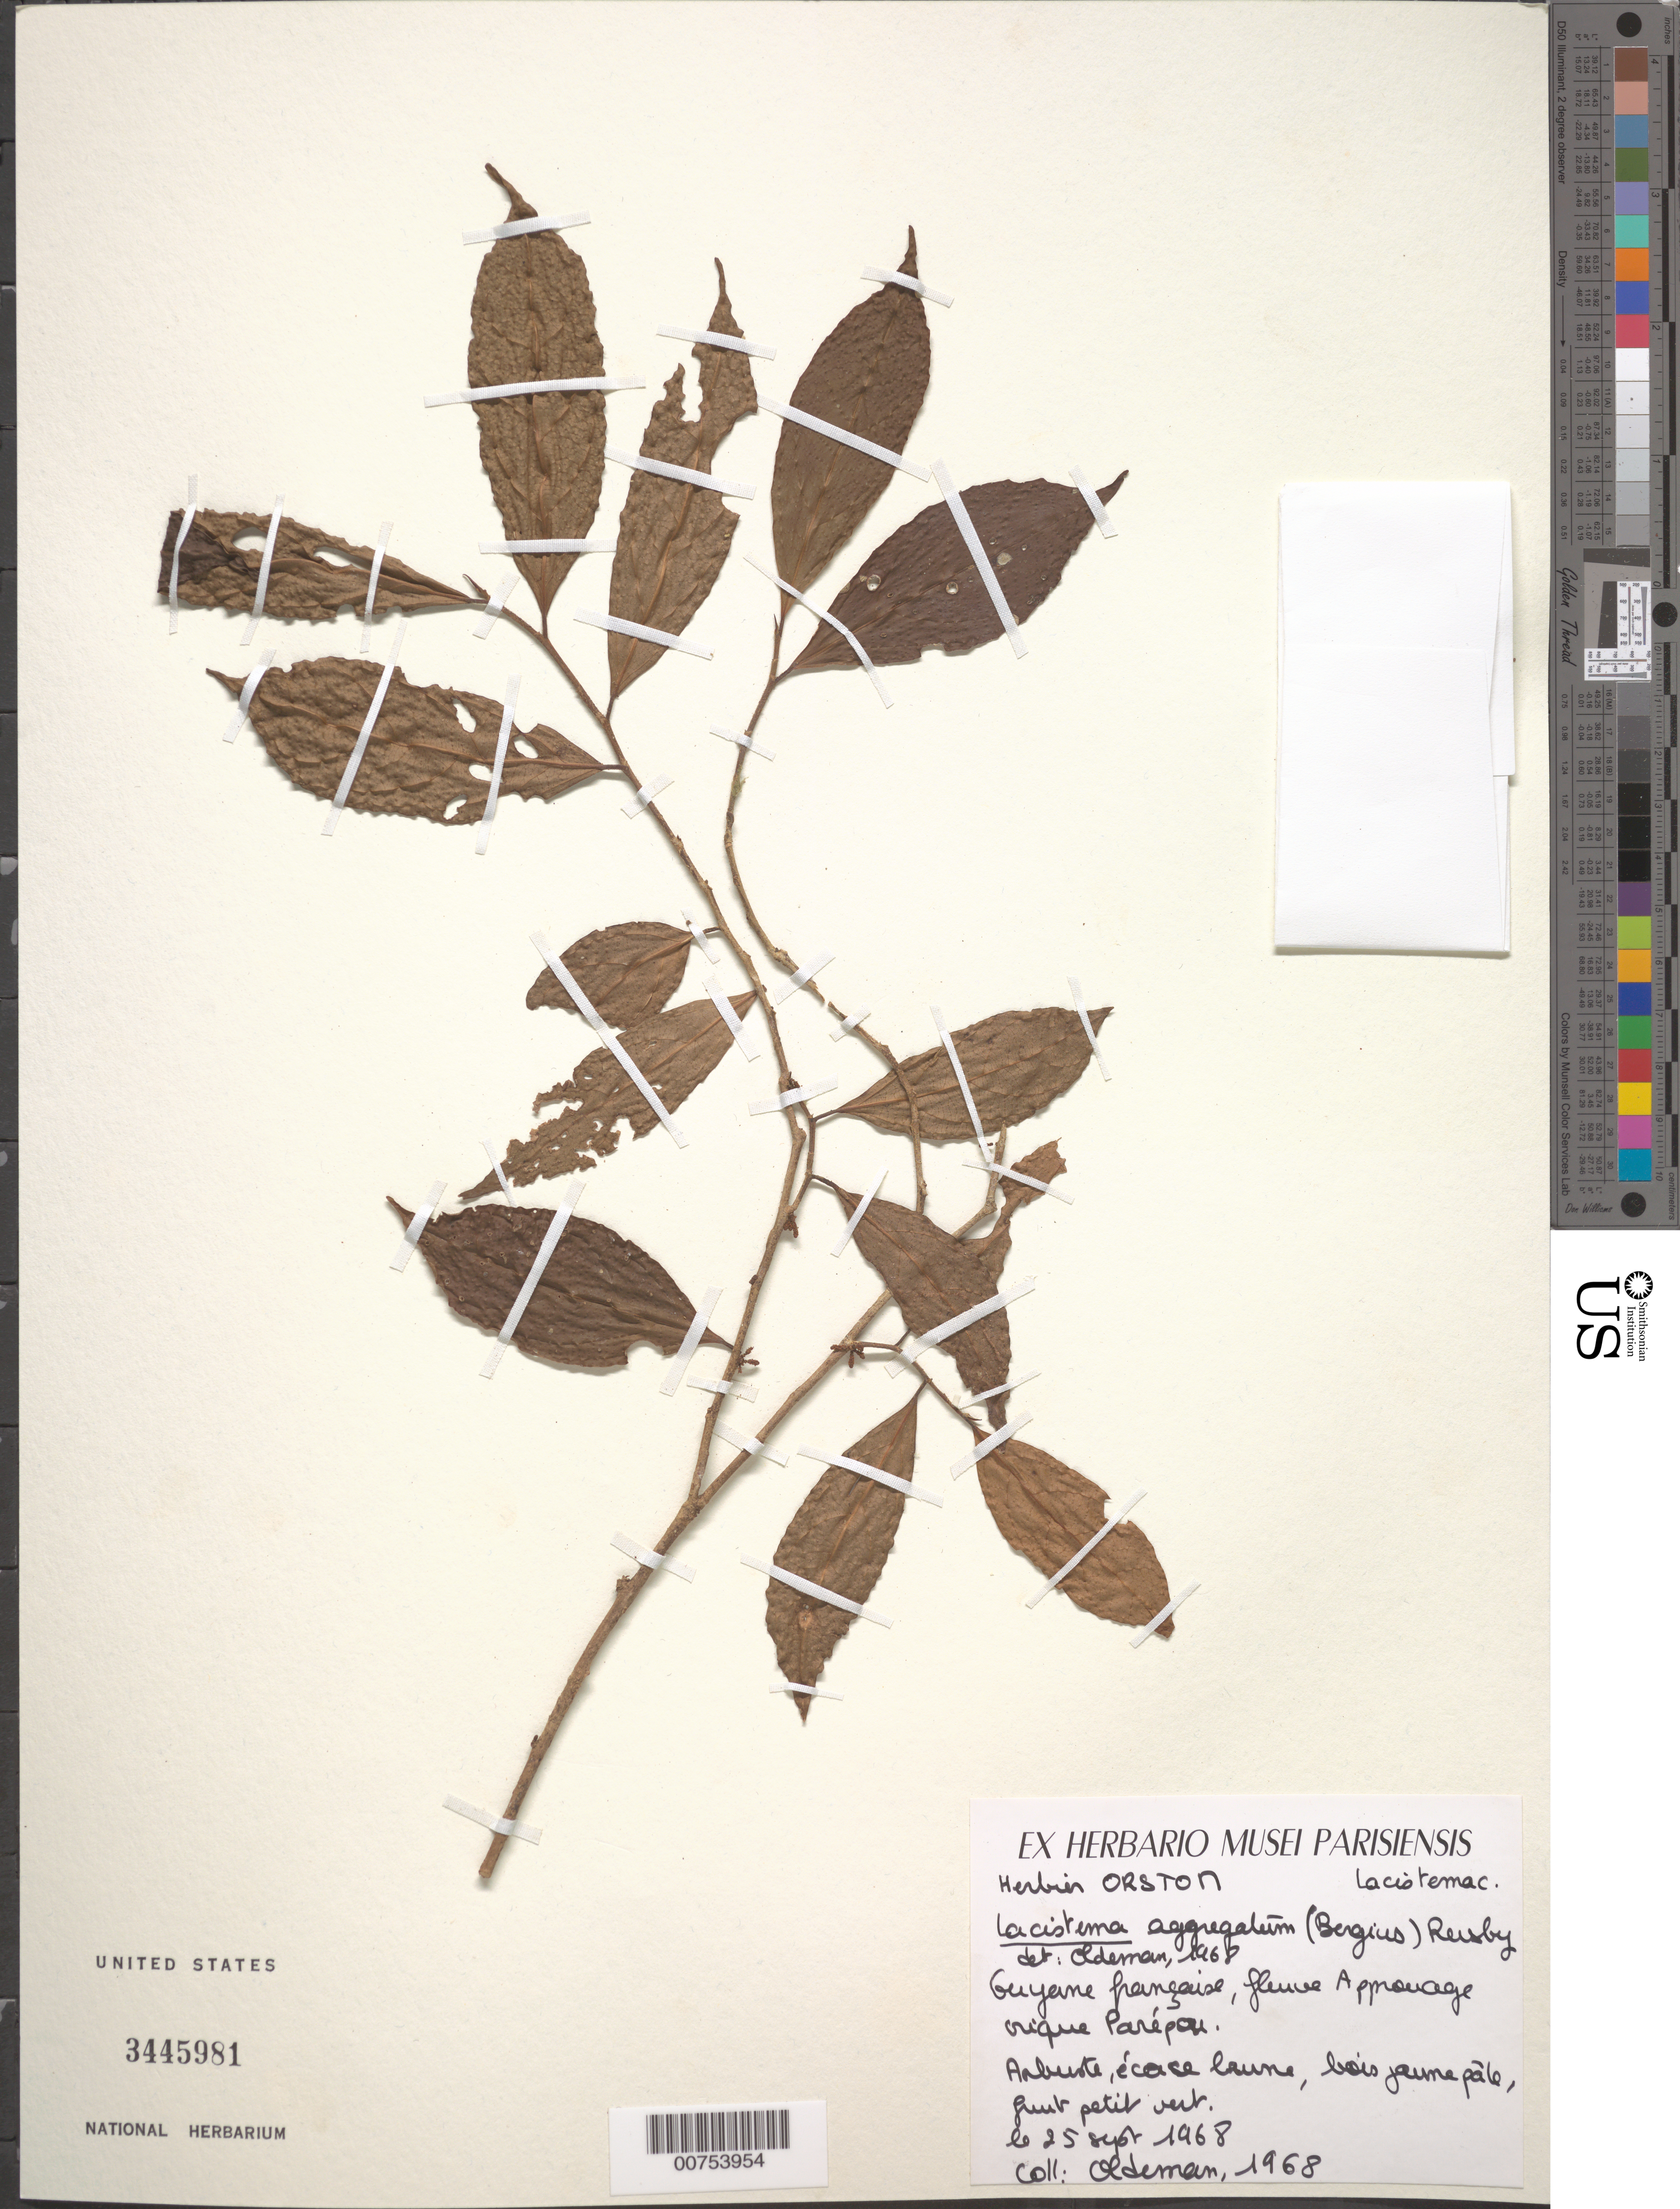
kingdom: Plantae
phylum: Tracheophyta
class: Magnoliopsida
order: Malpighiales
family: Lacistemataceae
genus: Lacistema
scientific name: Lacistema aggregatum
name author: (P.J. Bergius) Rusby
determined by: Oldeman, R. A. A.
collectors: R. Oldeman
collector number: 1968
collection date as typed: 25-Sep-68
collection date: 1968-09-25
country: French Guiana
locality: Approuague R., crique Parépou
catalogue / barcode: US 3445981